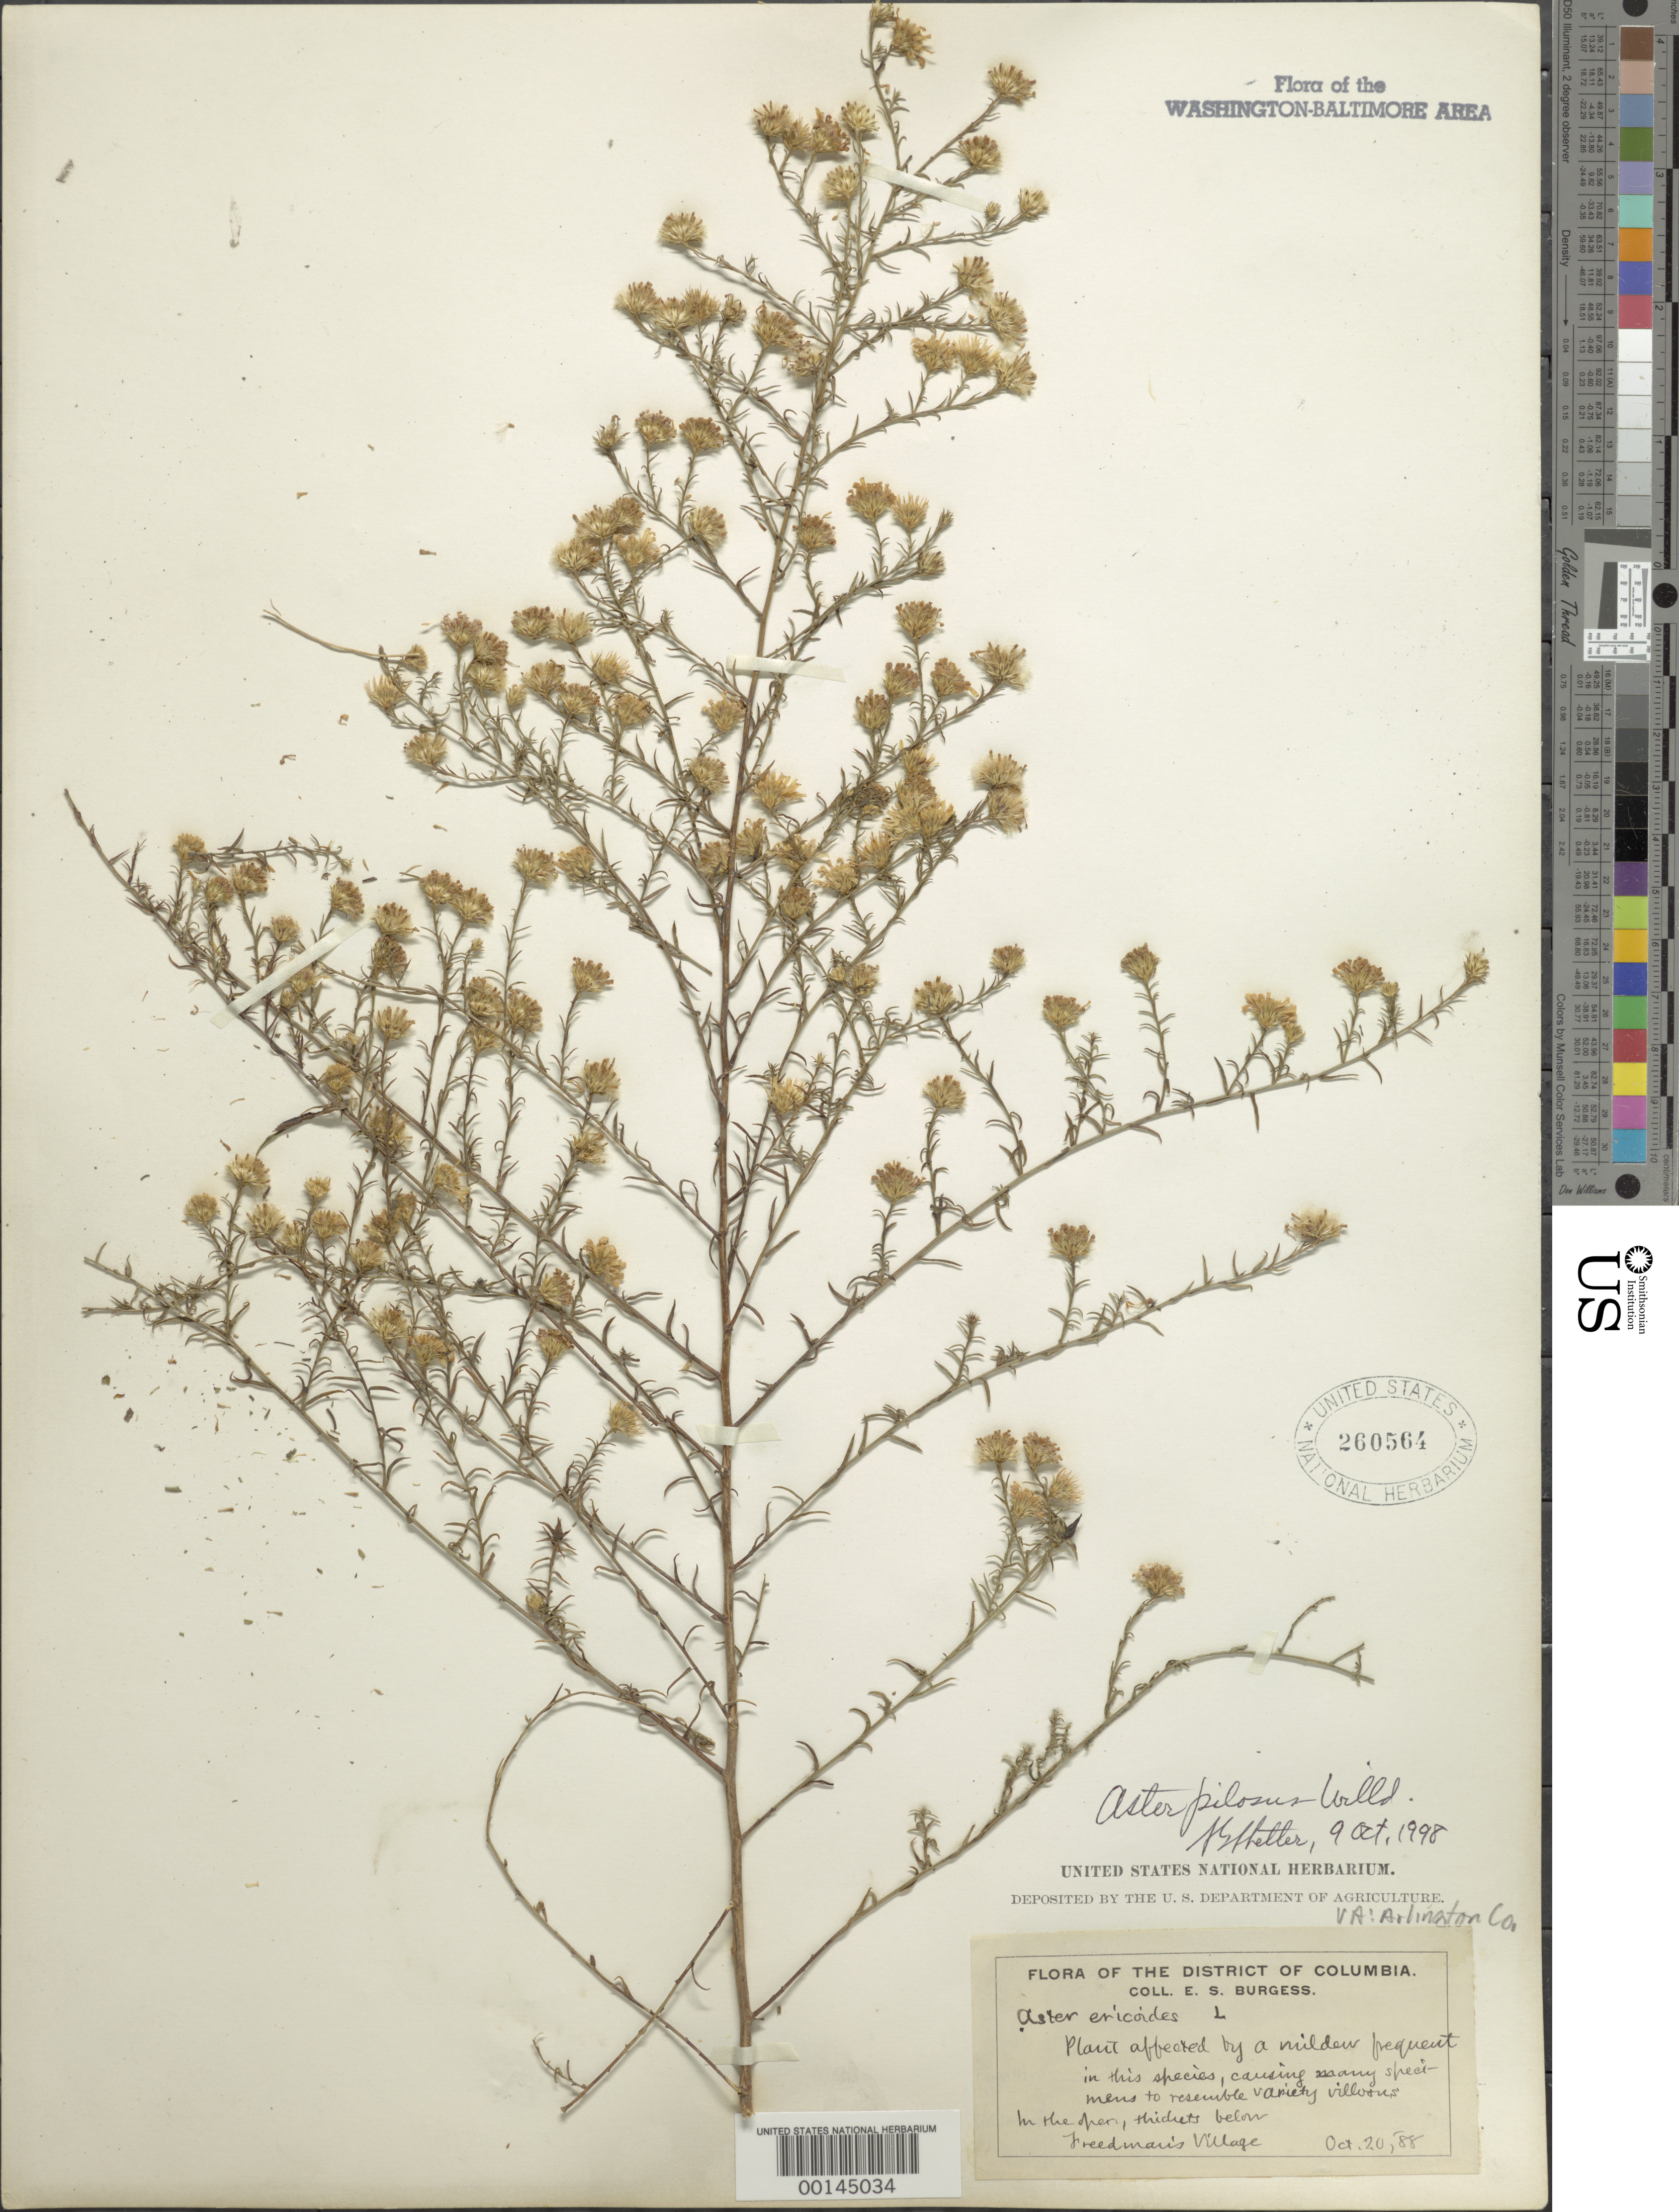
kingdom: Plantae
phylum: Tracheophyta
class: Magnoliopsida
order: Asterales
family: Asteraceae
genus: Symphyotrichum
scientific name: Symphyotrichum pilosum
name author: (Willd.) G.L. Nesom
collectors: E. Burgess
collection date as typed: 20 Oct 1888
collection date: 1888-10-20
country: United States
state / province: Virginia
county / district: Arlington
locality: Freedmans Village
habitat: Open thicket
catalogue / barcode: US 260564